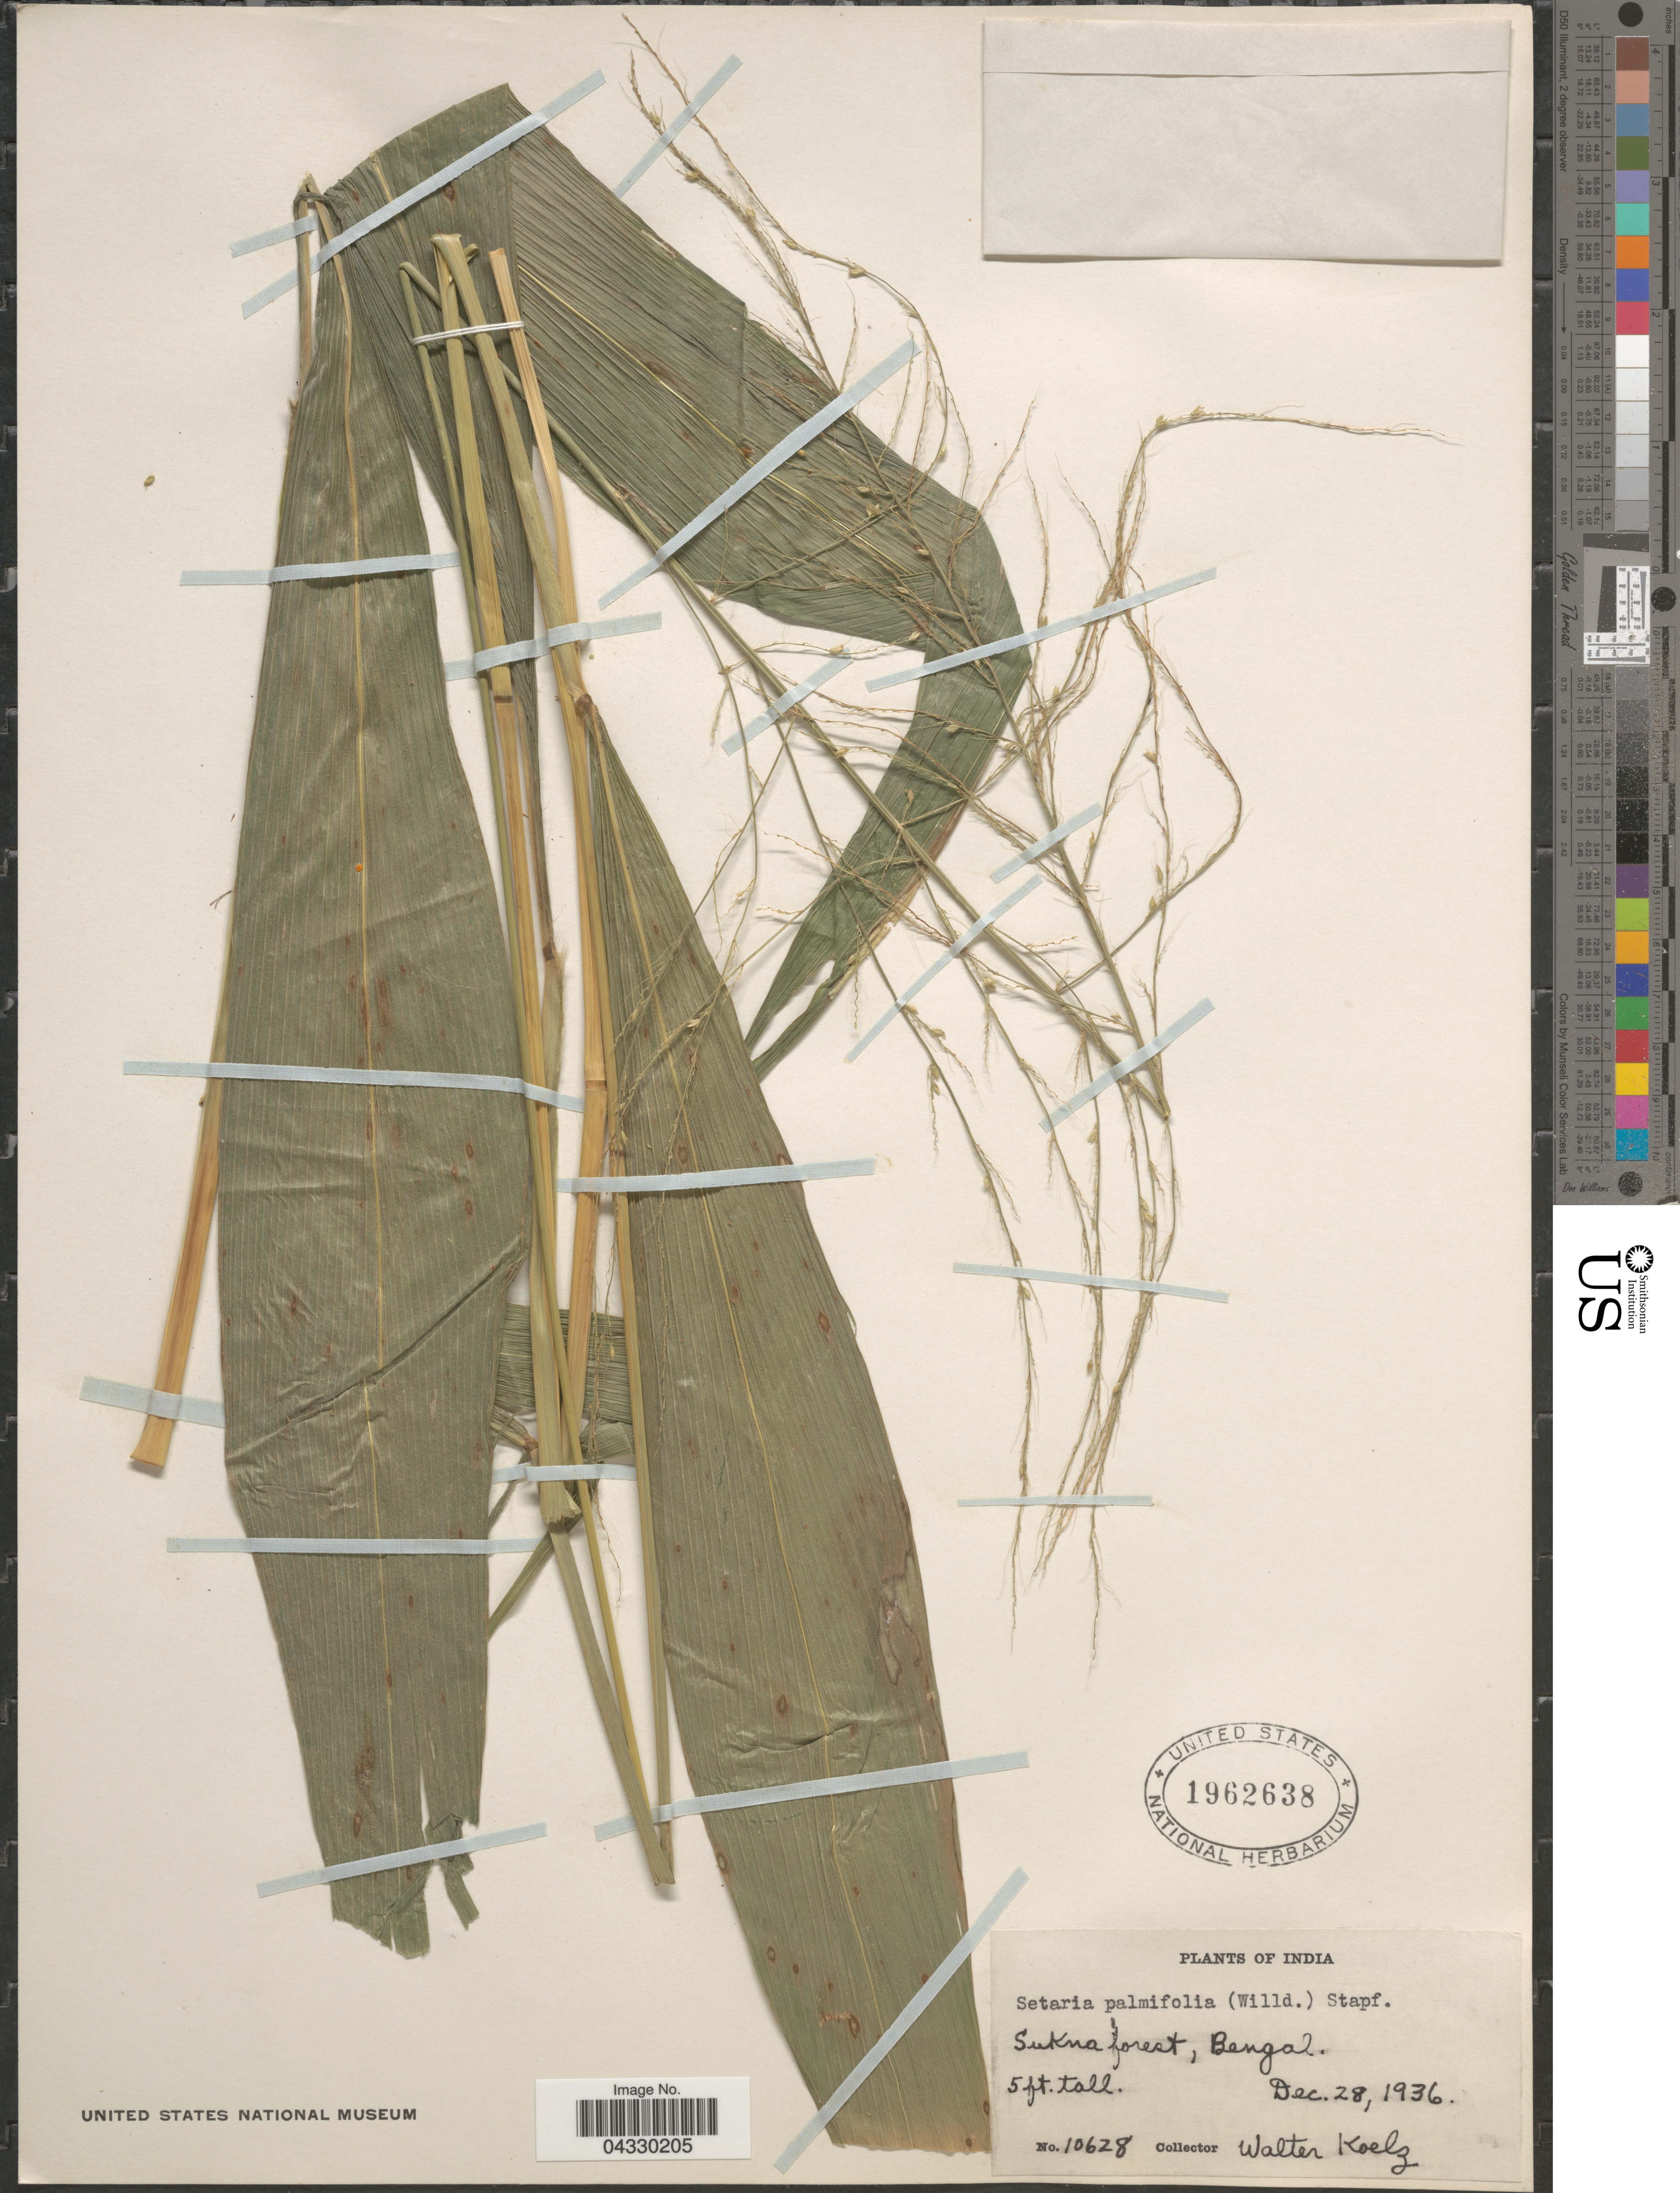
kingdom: Plantae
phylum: Tracheophyta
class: Liliopsida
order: Poales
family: Poaceae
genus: Setaria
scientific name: Setaria palmifolia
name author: (J. Koenig) Stapf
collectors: W. N. Koelz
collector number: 10628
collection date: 1936-12-28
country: India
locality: Sukna forest, Bengal.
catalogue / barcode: US 1962638